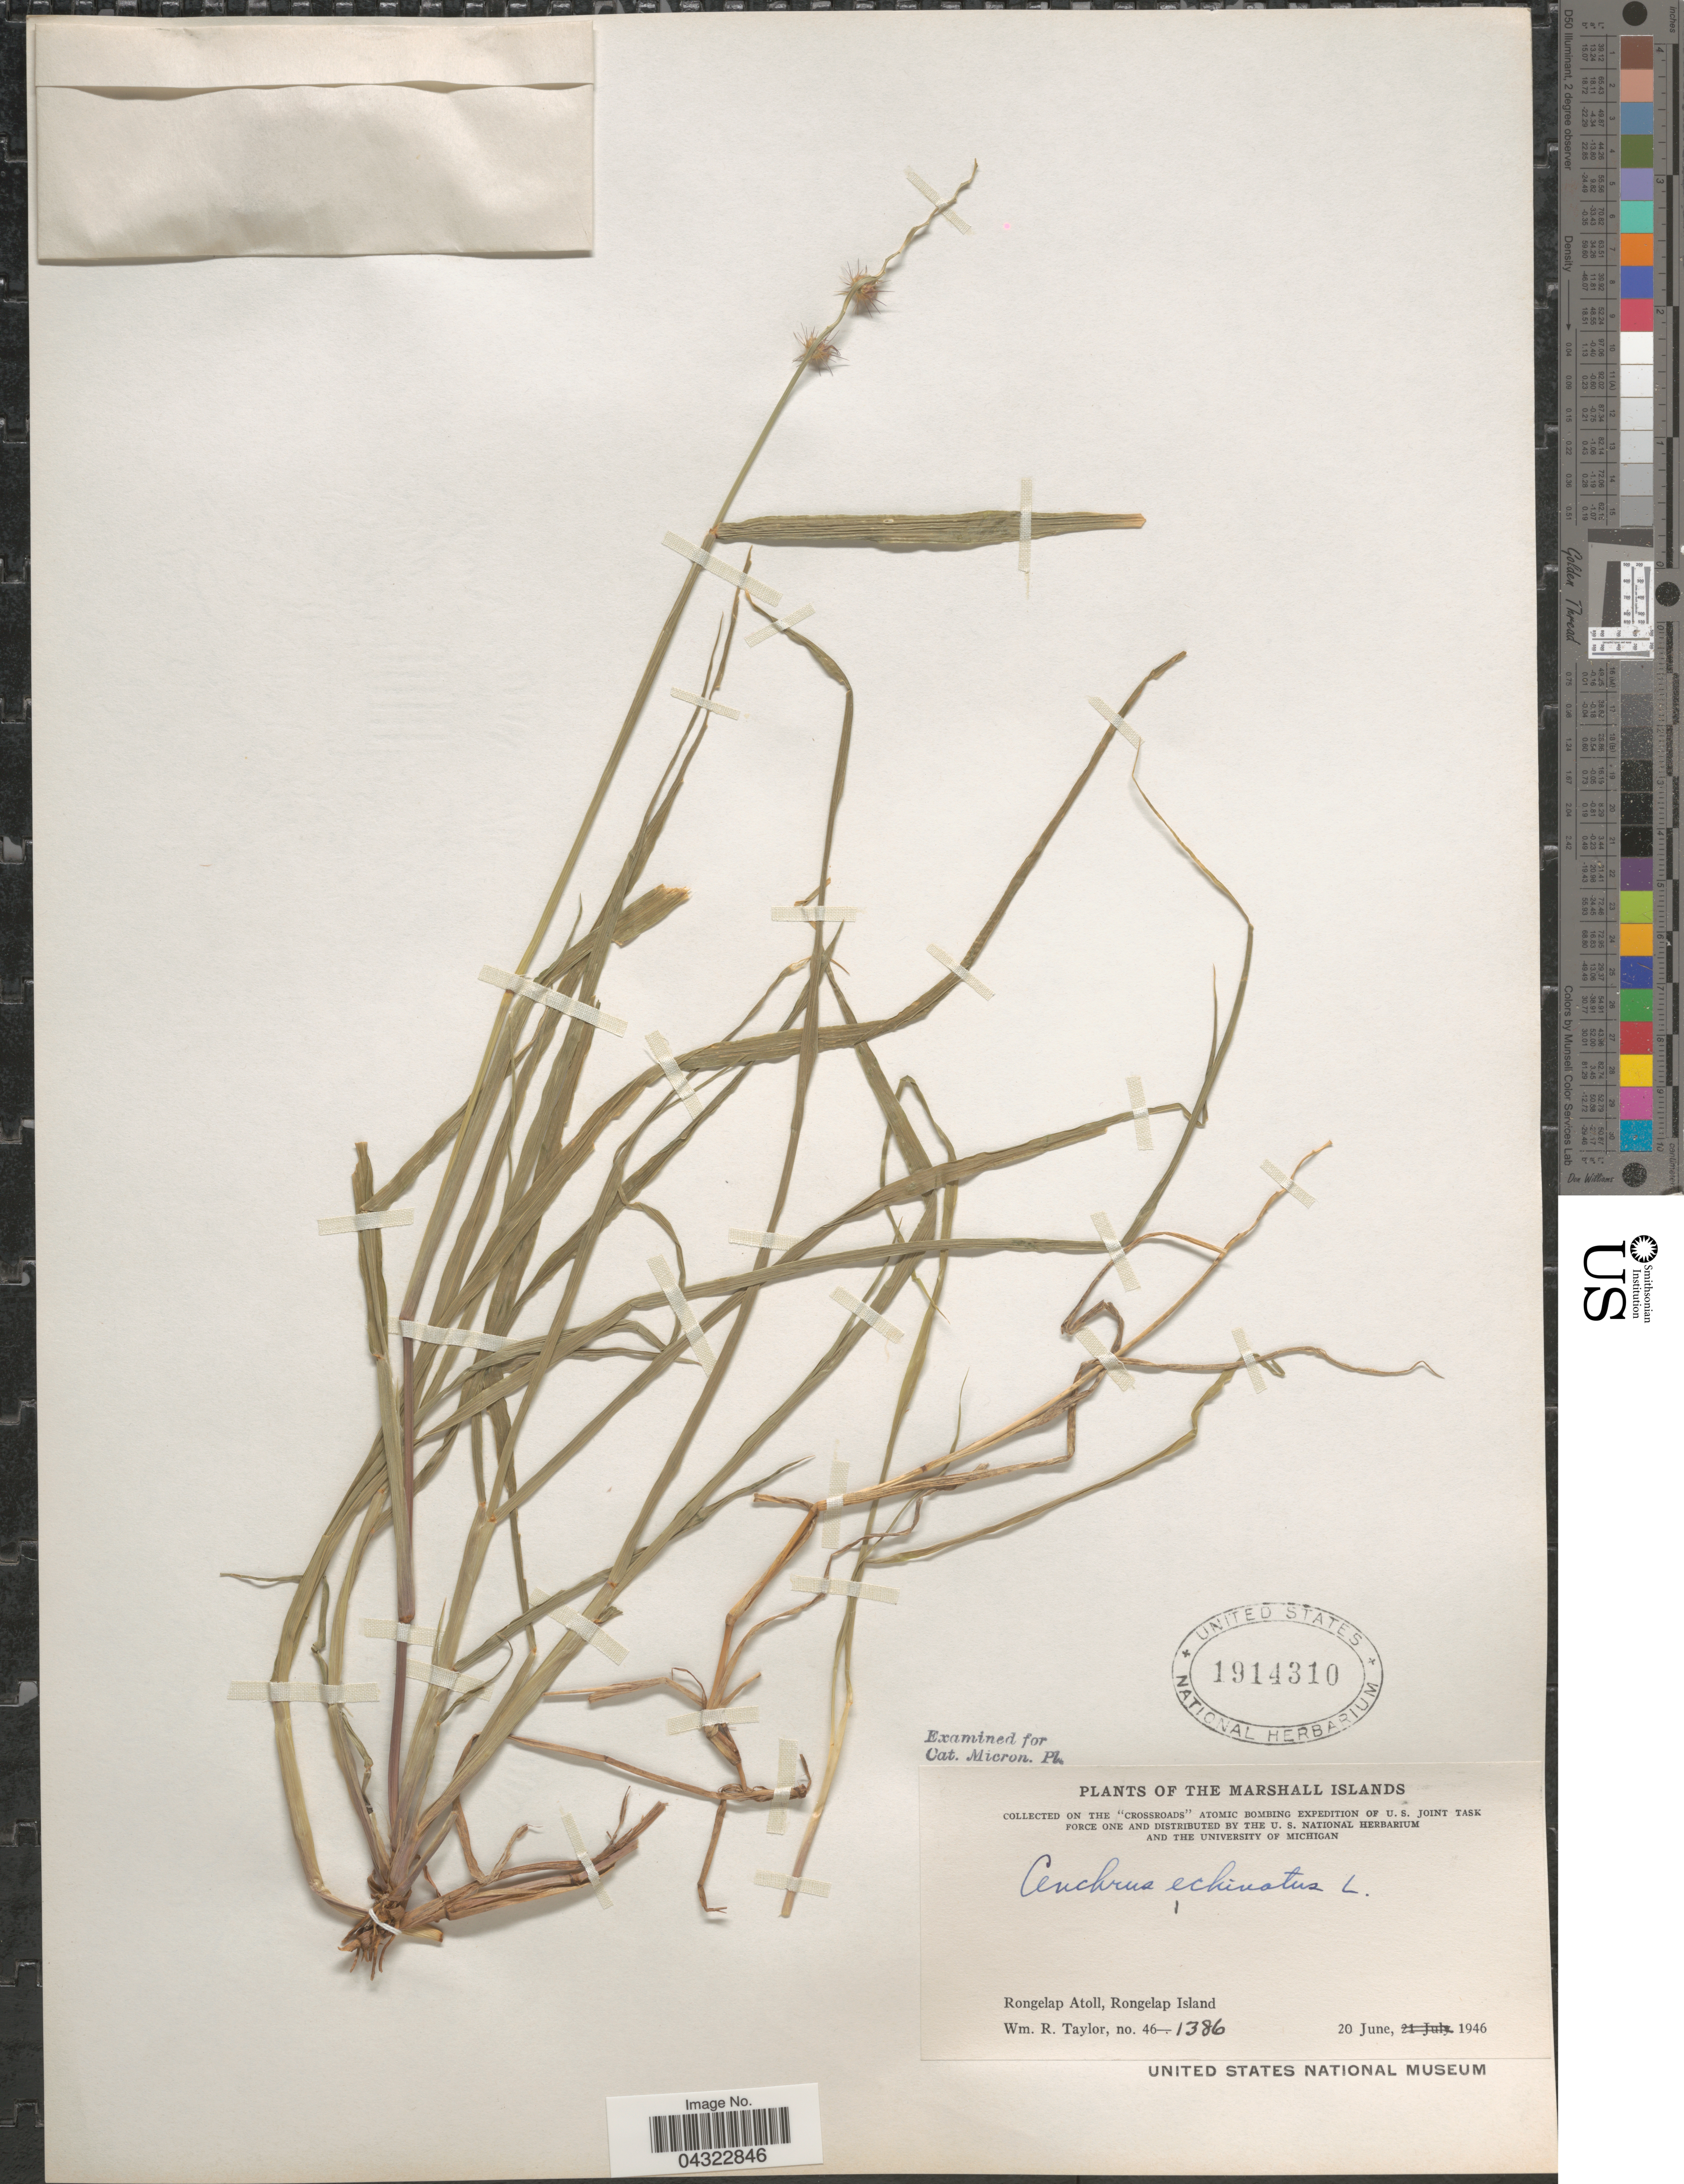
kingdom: Plantae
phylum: Tracheophyta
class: Liliopsida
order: Poales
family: Poaceae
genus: Cenchrus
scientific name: Cenchrus echinatus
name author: L.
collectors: W. R. Taylor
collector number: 46-1386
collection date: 1946-06-20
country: Marshall Islands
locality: On the "Crossroads" Atomic Bombing Expedition of U.S. Joint Task Force One. Rongelap Atoll, Rongelap Island.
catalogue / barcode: US 1914310